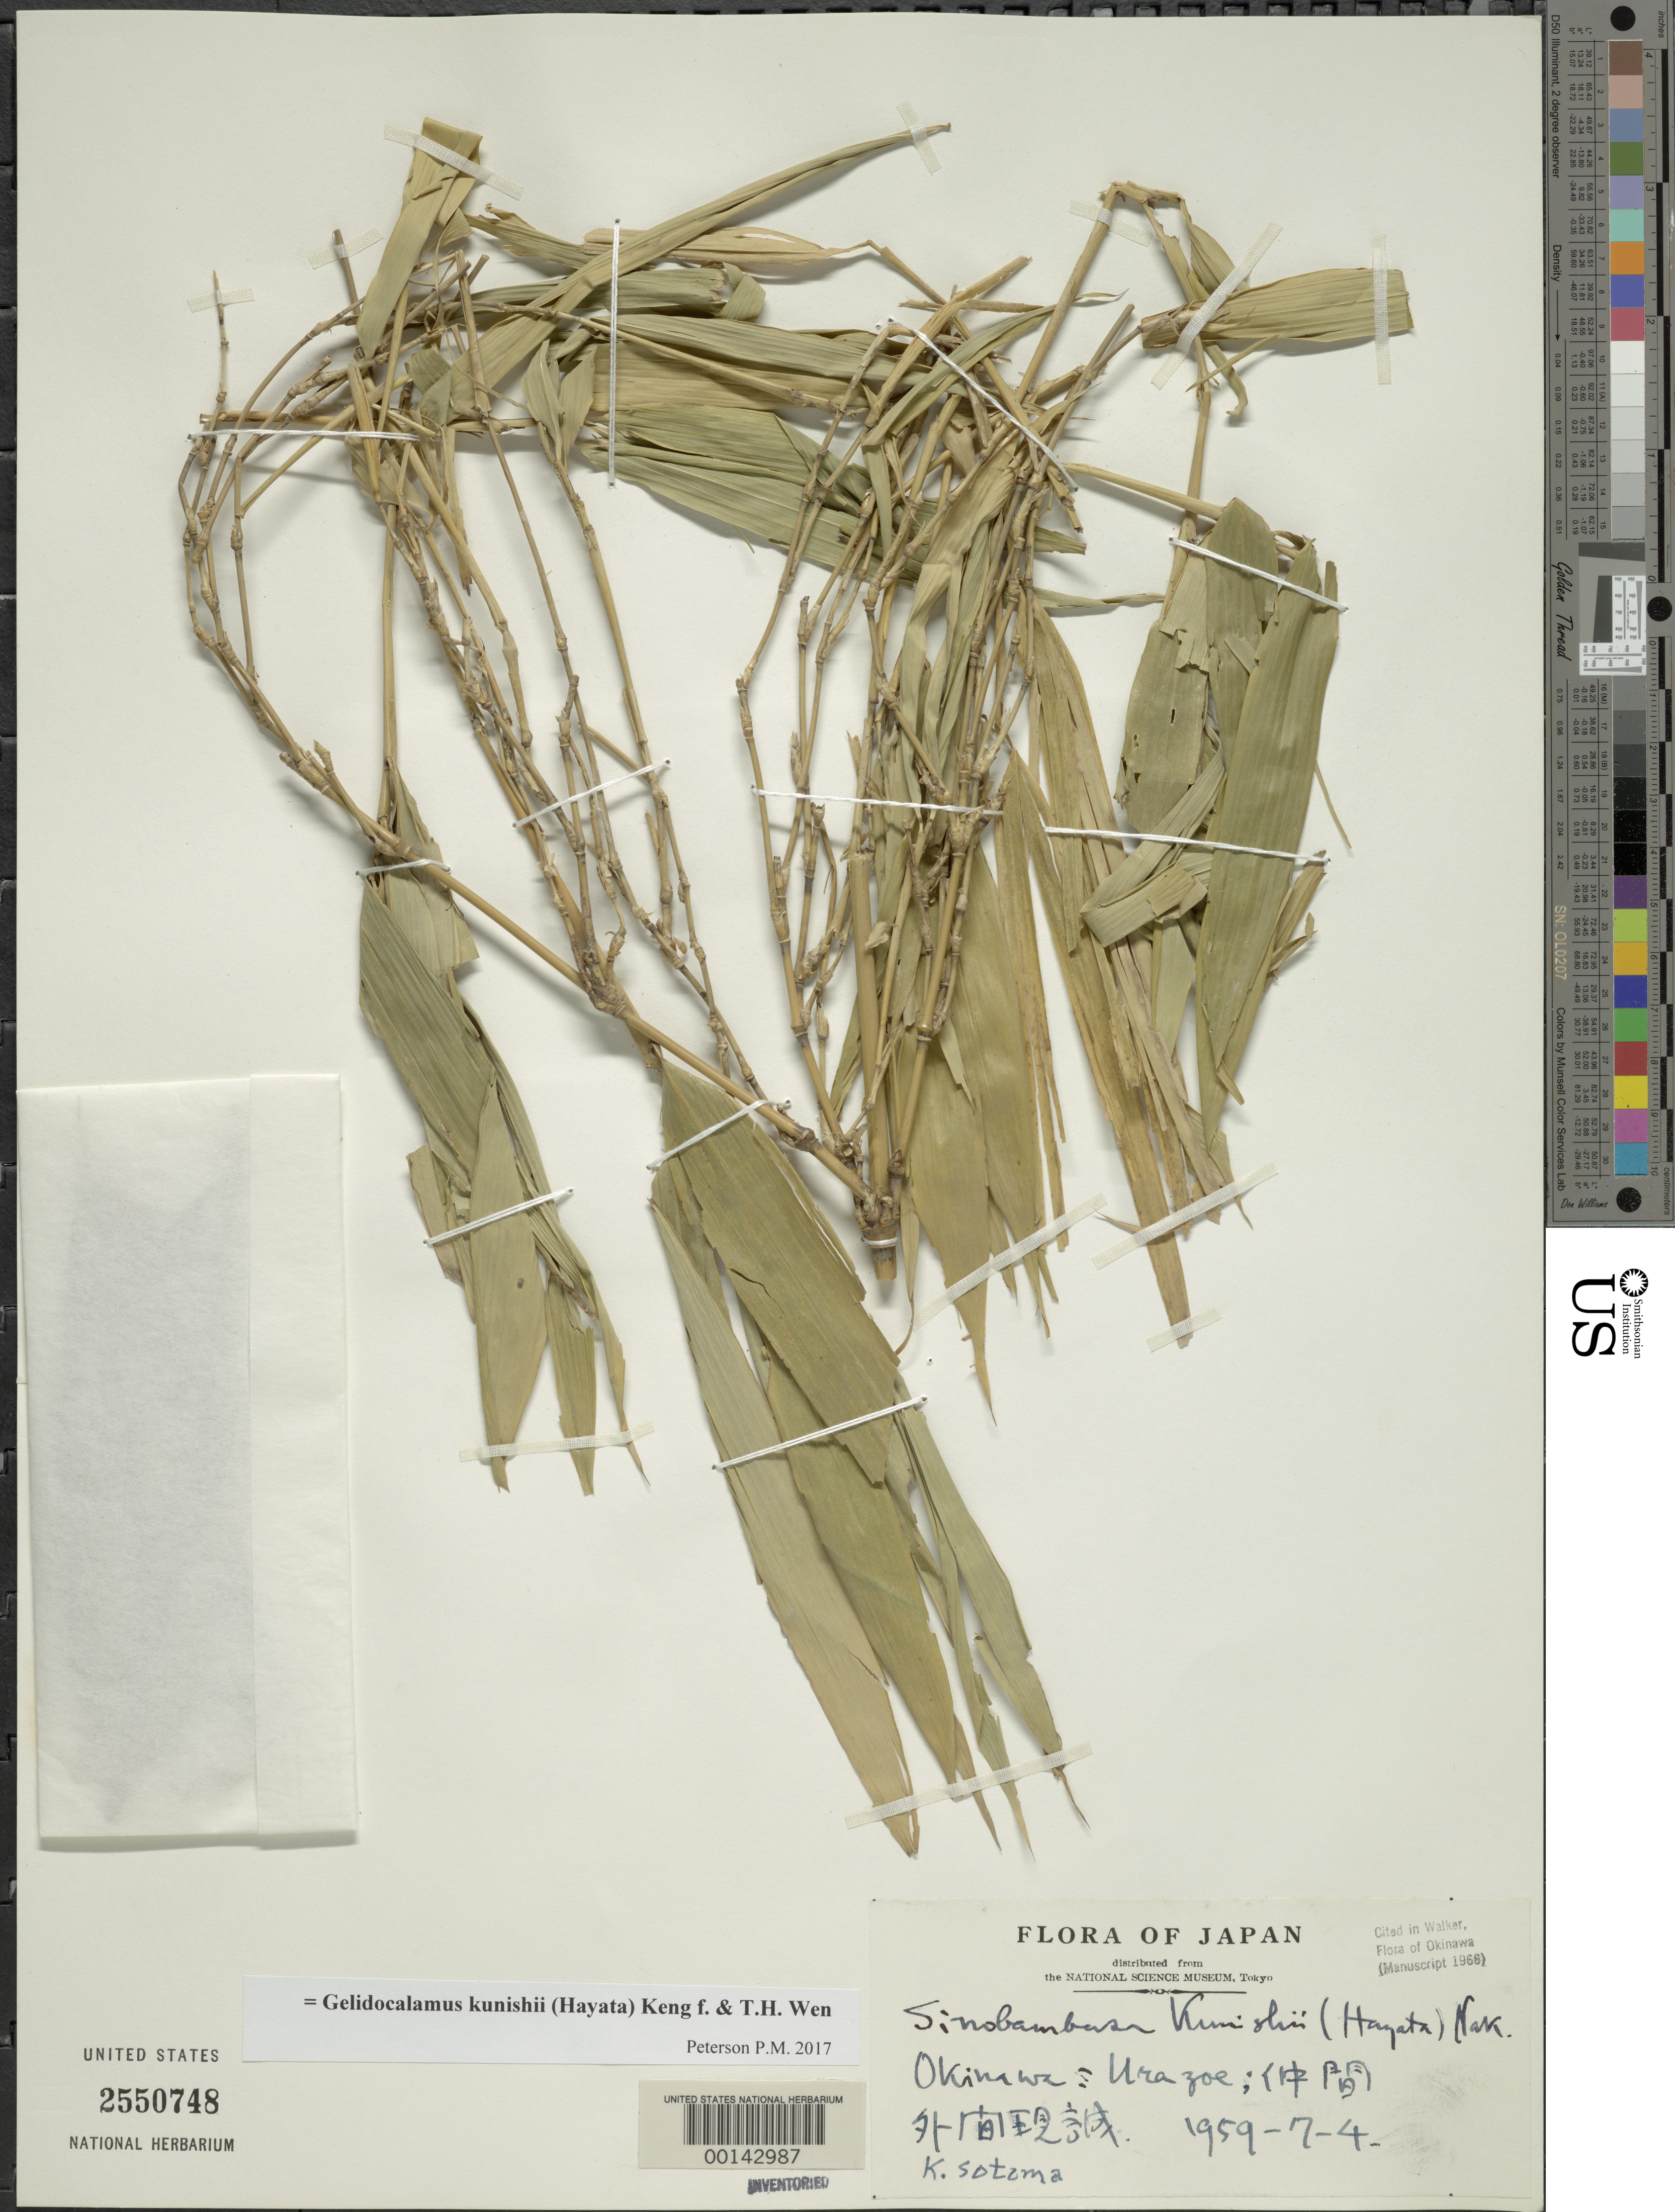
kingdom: Plantae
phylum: Tracheophyta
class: Liliopsida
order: Poales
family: Poaceae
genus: Gelidocalamus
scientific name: Gelidocalamus kunishii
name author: (Hayata) Keng f. & T.H. Wen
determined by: Poaceae Reorganization Project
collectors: K. Sotoma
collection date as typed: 04 Jul 1959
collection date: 1959-07-04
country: Japan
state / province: Okinawa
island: Ryukyu Is.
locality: Urazoe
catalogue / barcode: US 2550748